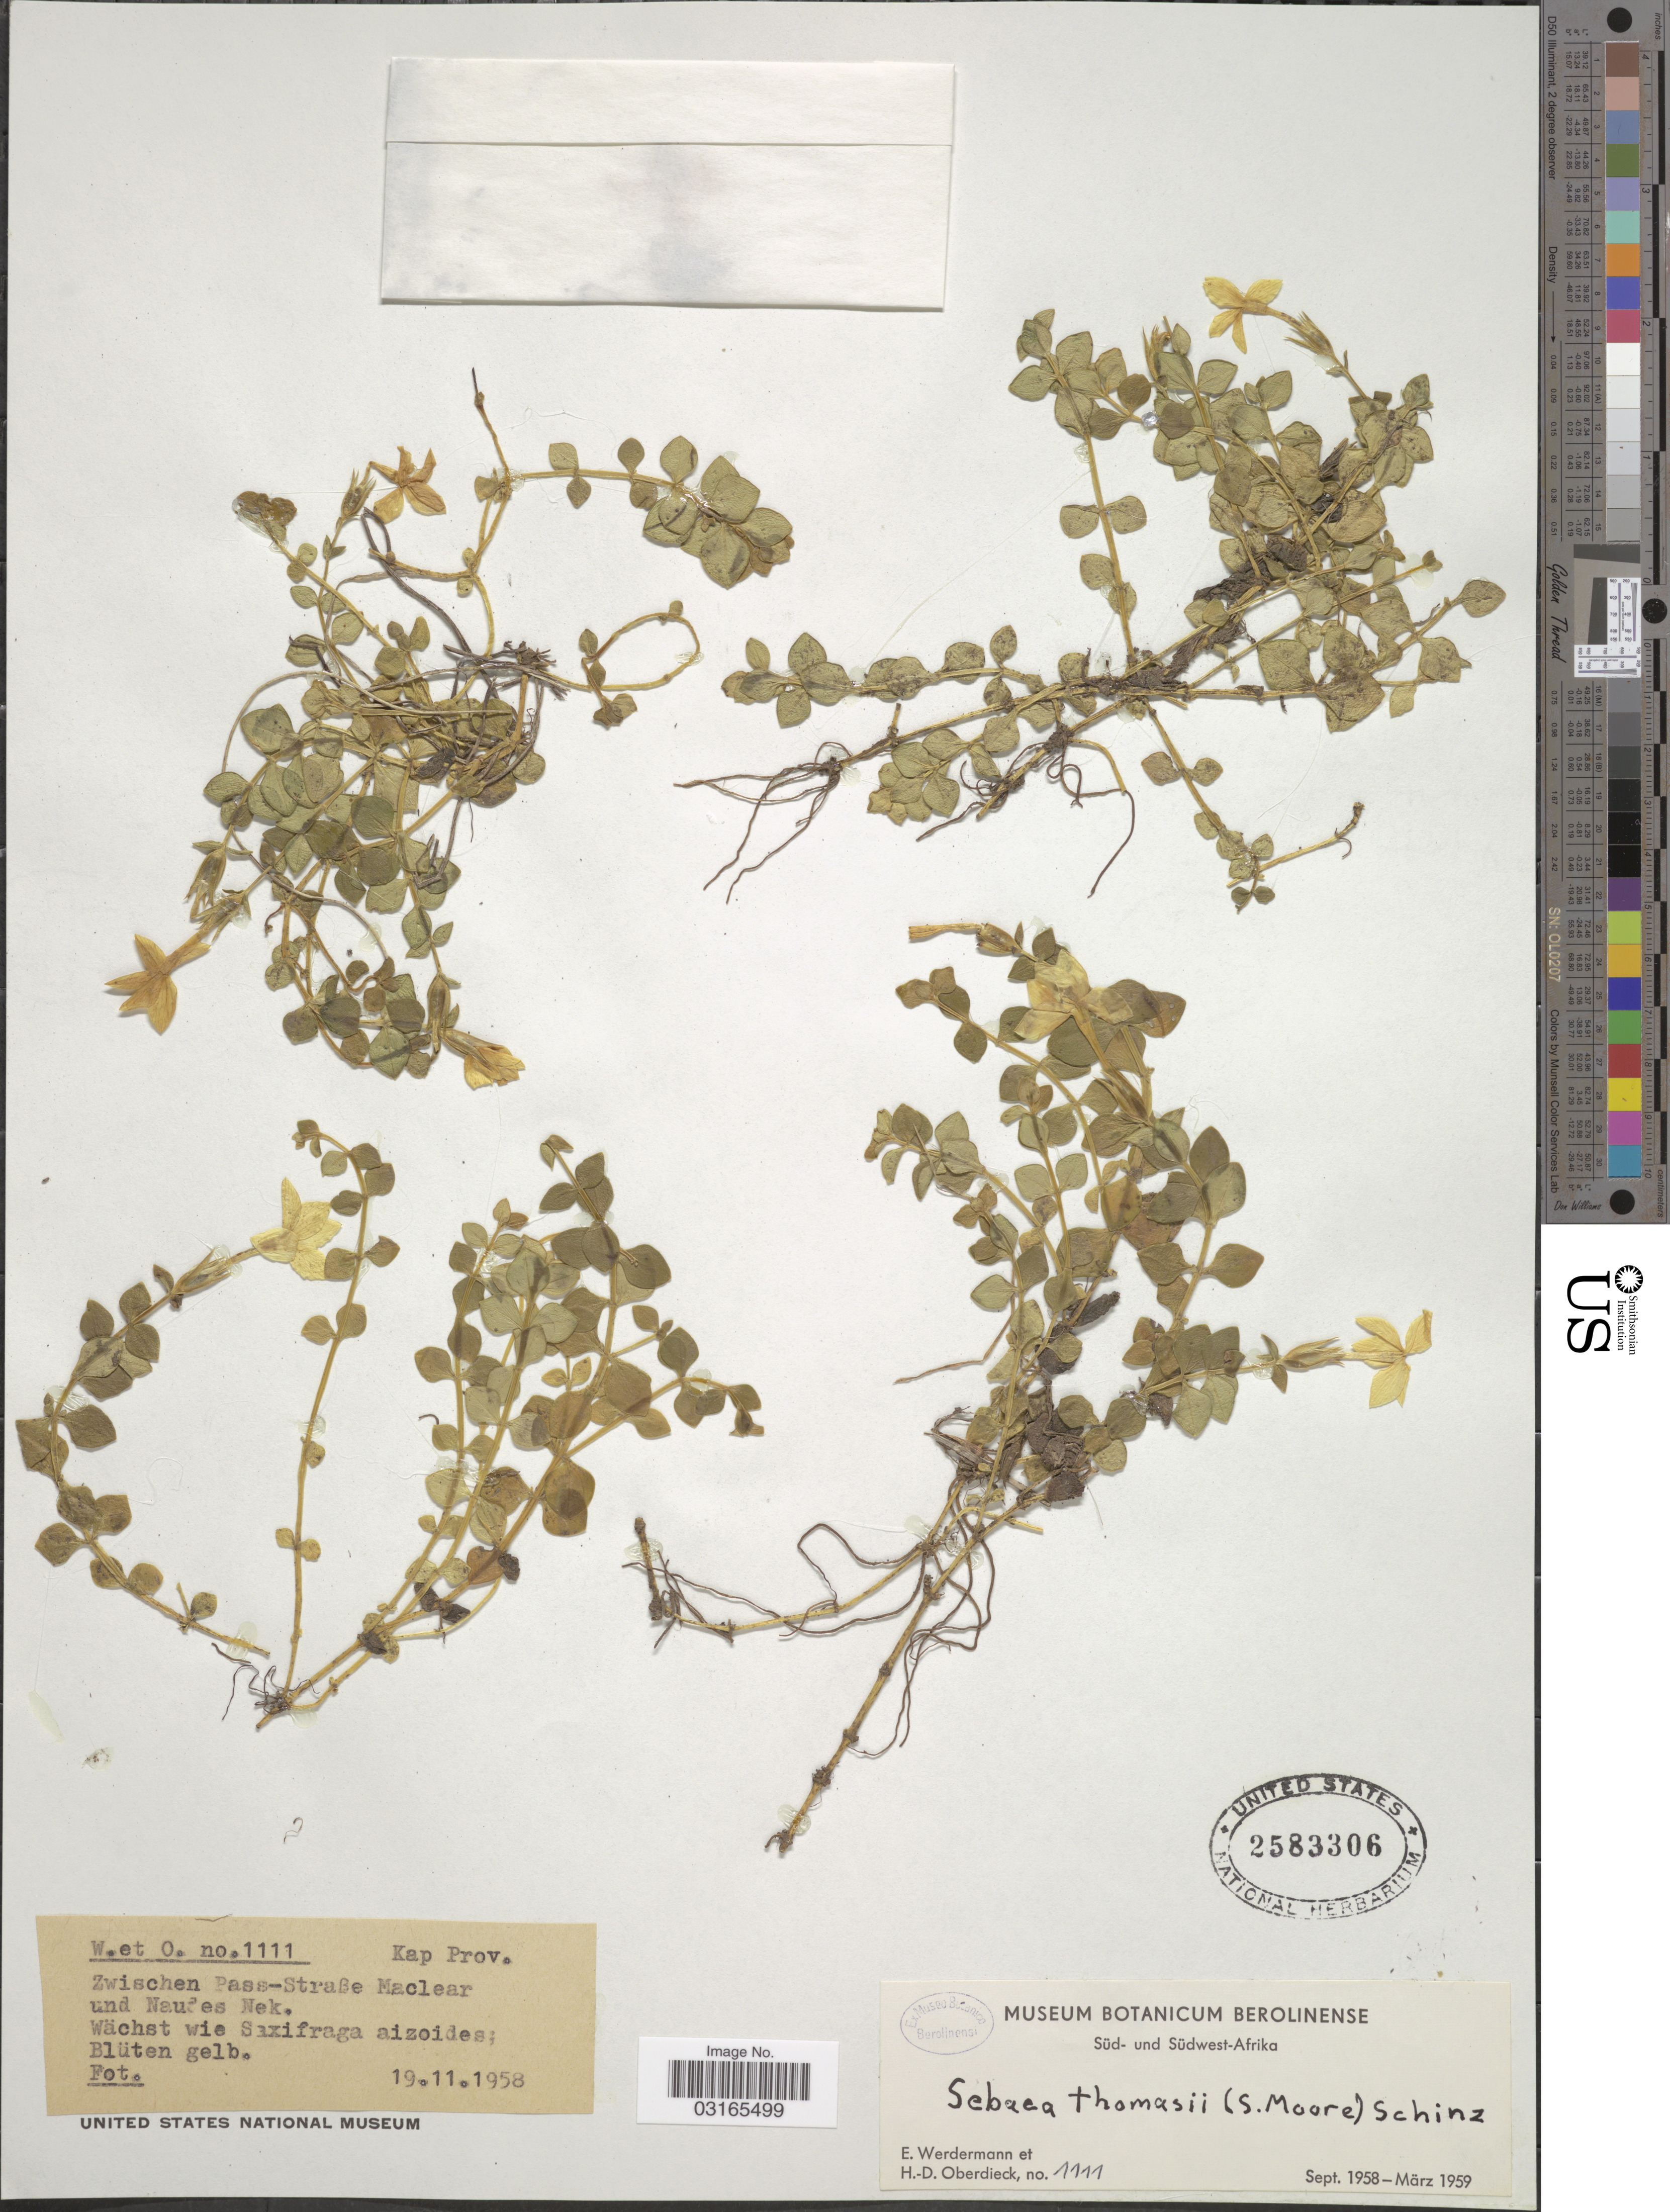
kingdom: Plantae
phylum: Tracheophyta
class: Magnoliopsida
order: Gentianales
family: Gentianaceae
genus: Sebaea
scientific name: Sebaea thomasii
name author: Schinz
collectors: E. Werdermann & H. Oberdieck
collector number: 1111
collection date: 1958-09/1959-03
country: South Africa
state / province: Eastern Cape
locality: Kap Prov. Zwischen Pass-Straße Maclear und Naudes Nek.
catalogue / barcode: US 2583306